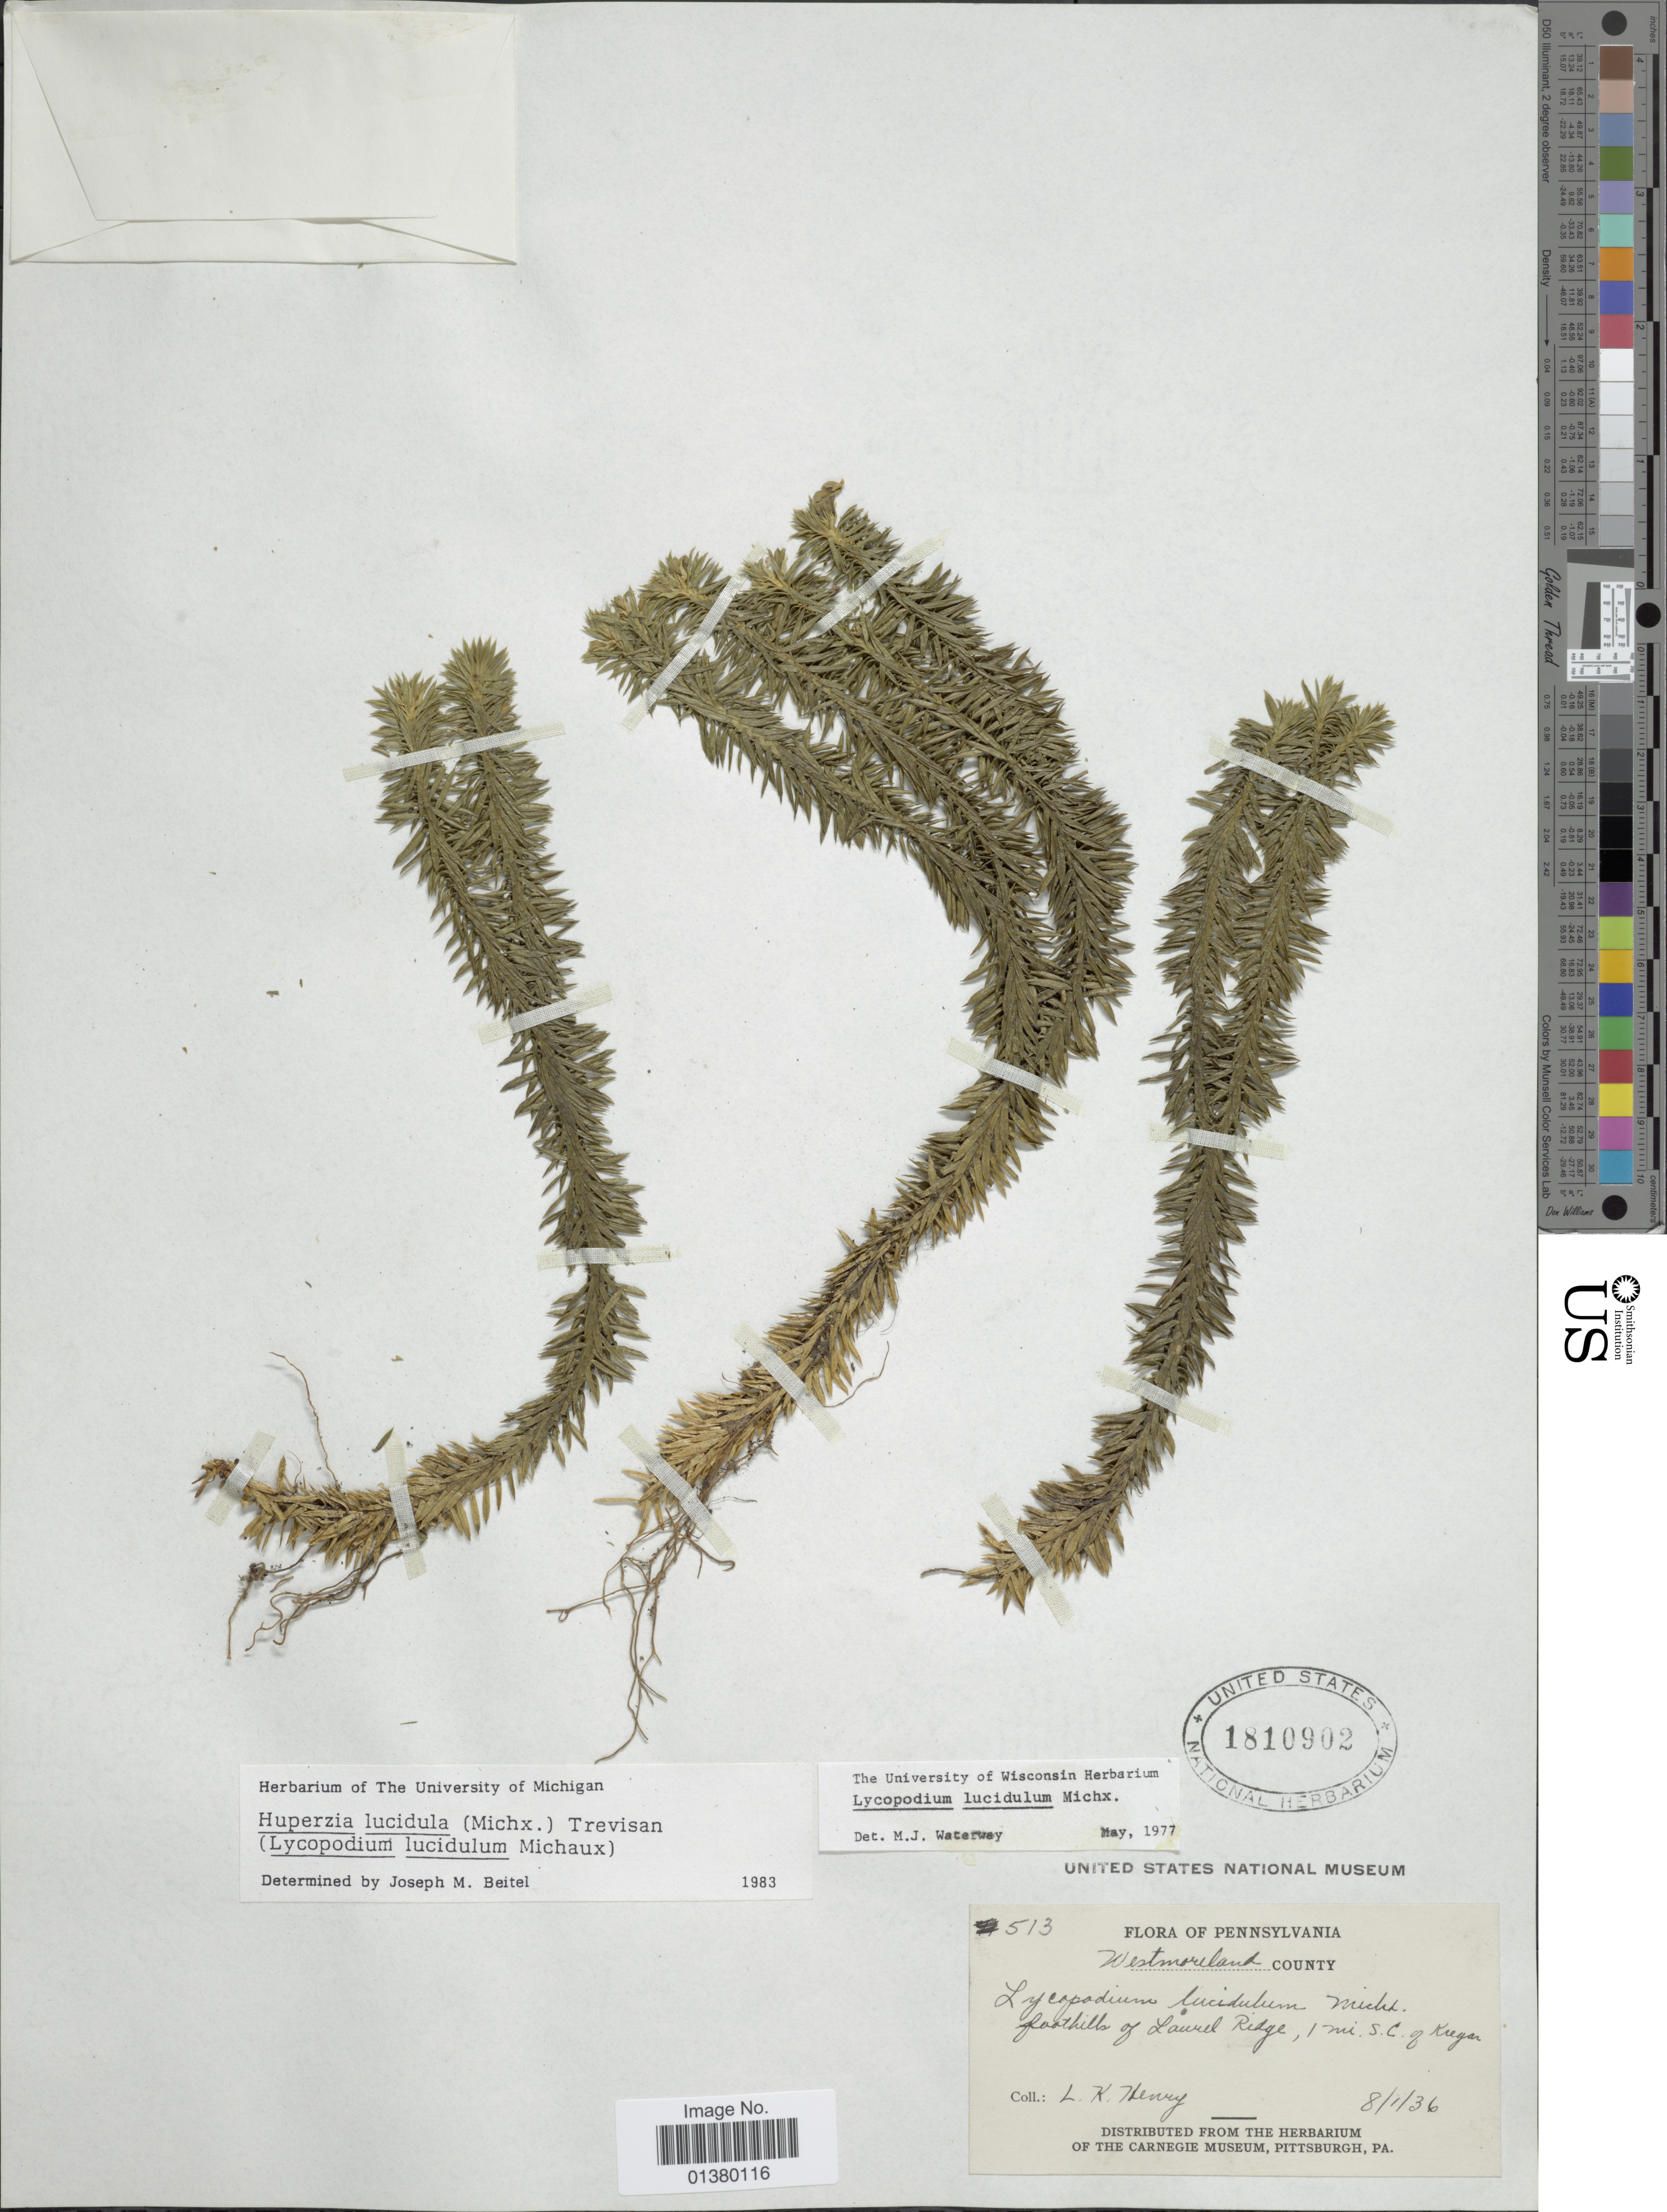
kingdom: Plantae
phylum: Tracheophyta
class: Lycopodiopsida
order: Lycopodiales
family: Lycopodiaceae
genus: Huperzia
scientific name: Huperzia lucidula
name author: (Michx.) Trevis.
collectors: L. K. Henry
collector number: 513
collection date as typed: Transcribed d/m/y: 8/1/36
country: United States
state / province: Pennsylvania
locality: Westmoreland, foothills of Laurel Ridge, 1 mi S.E. of Kregar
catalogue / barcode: US 1810902